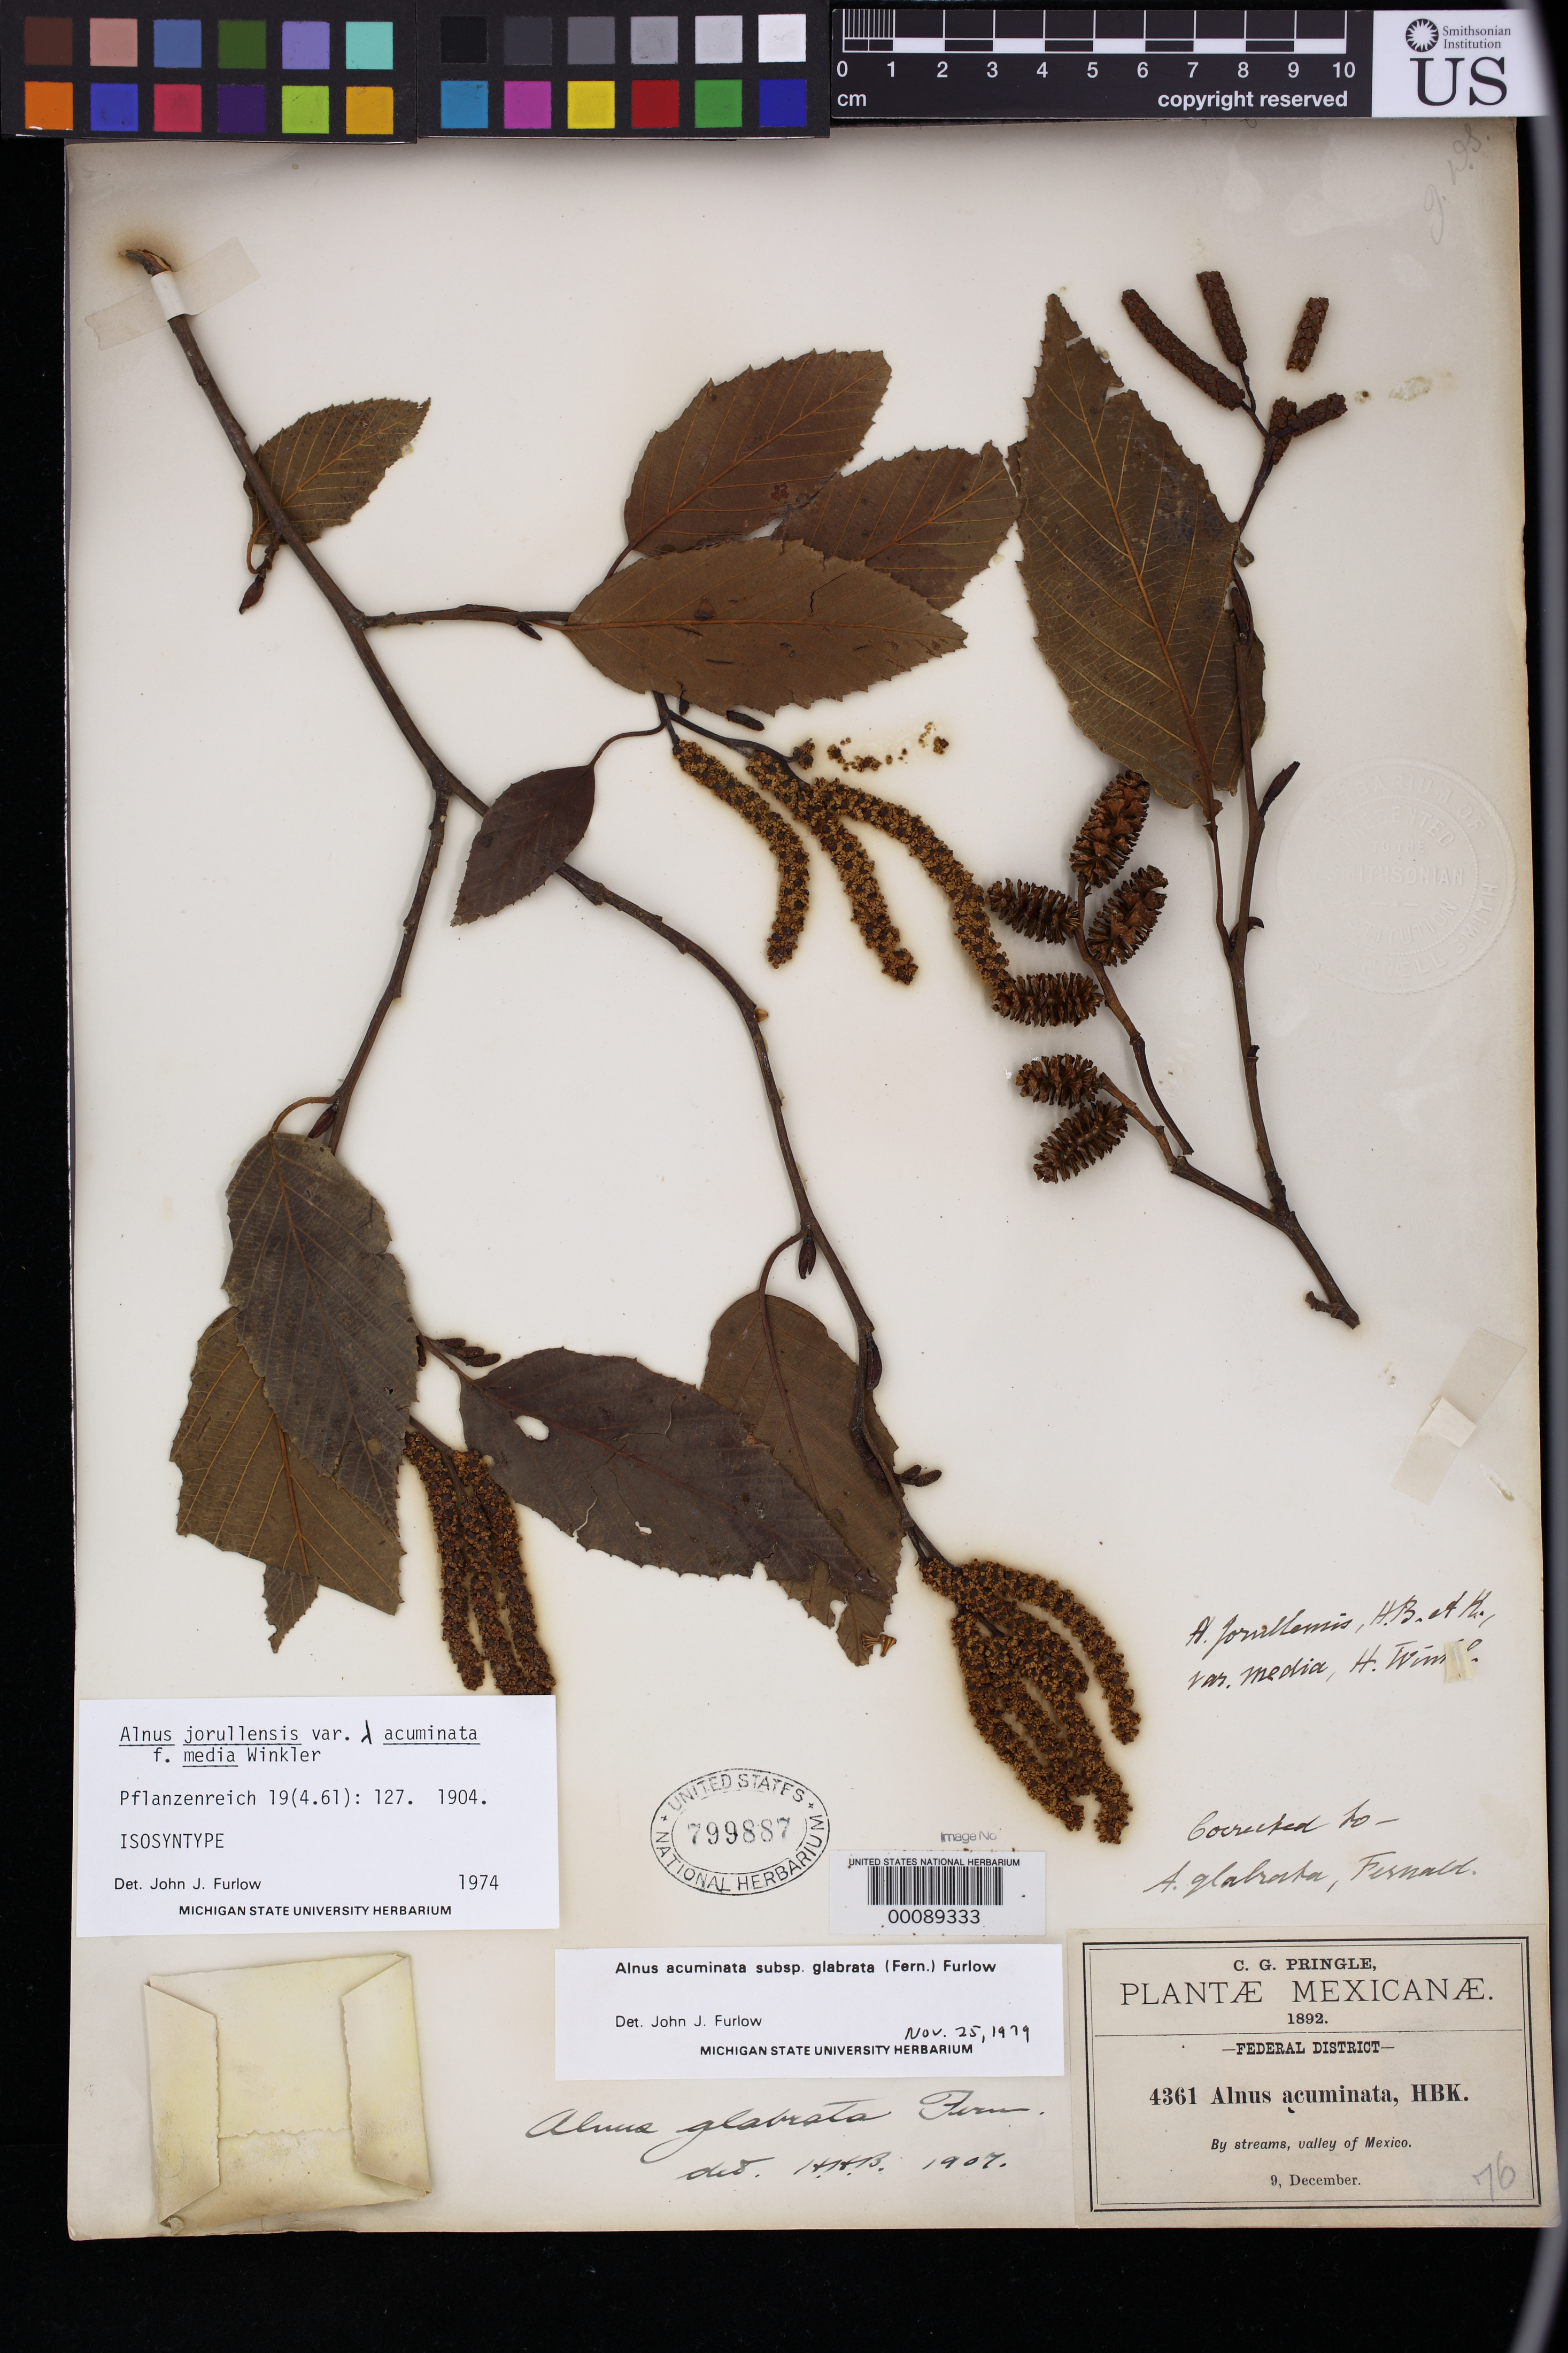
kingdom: Plantae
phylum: Tracheophyta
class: Magnoliopsida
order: Fagales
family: Betulaceae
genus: Alnus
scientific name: Alnus jorullensis f. media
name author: H. Winkl. in Engl.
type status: Isosyntype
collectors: C. G. Pringle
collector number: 4361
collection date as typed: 09 Dec 1892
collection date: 1892-12-09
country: Mexico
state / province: Distrito Federal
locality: Federal District. By streams, valley of Mexico.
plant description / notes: Additional syntypes are filed under Alnus glabrata Fern. According to Furlow (1979) the syntypes of A. jorullensis f. media represent 3 taxa: A. acuminata subsp. acuminata, A. acuminata subsp. arguta, & A. acuminata subsp. glabrata.; Specimen ex herb. John Donnell Smith.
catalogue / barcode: US 799887